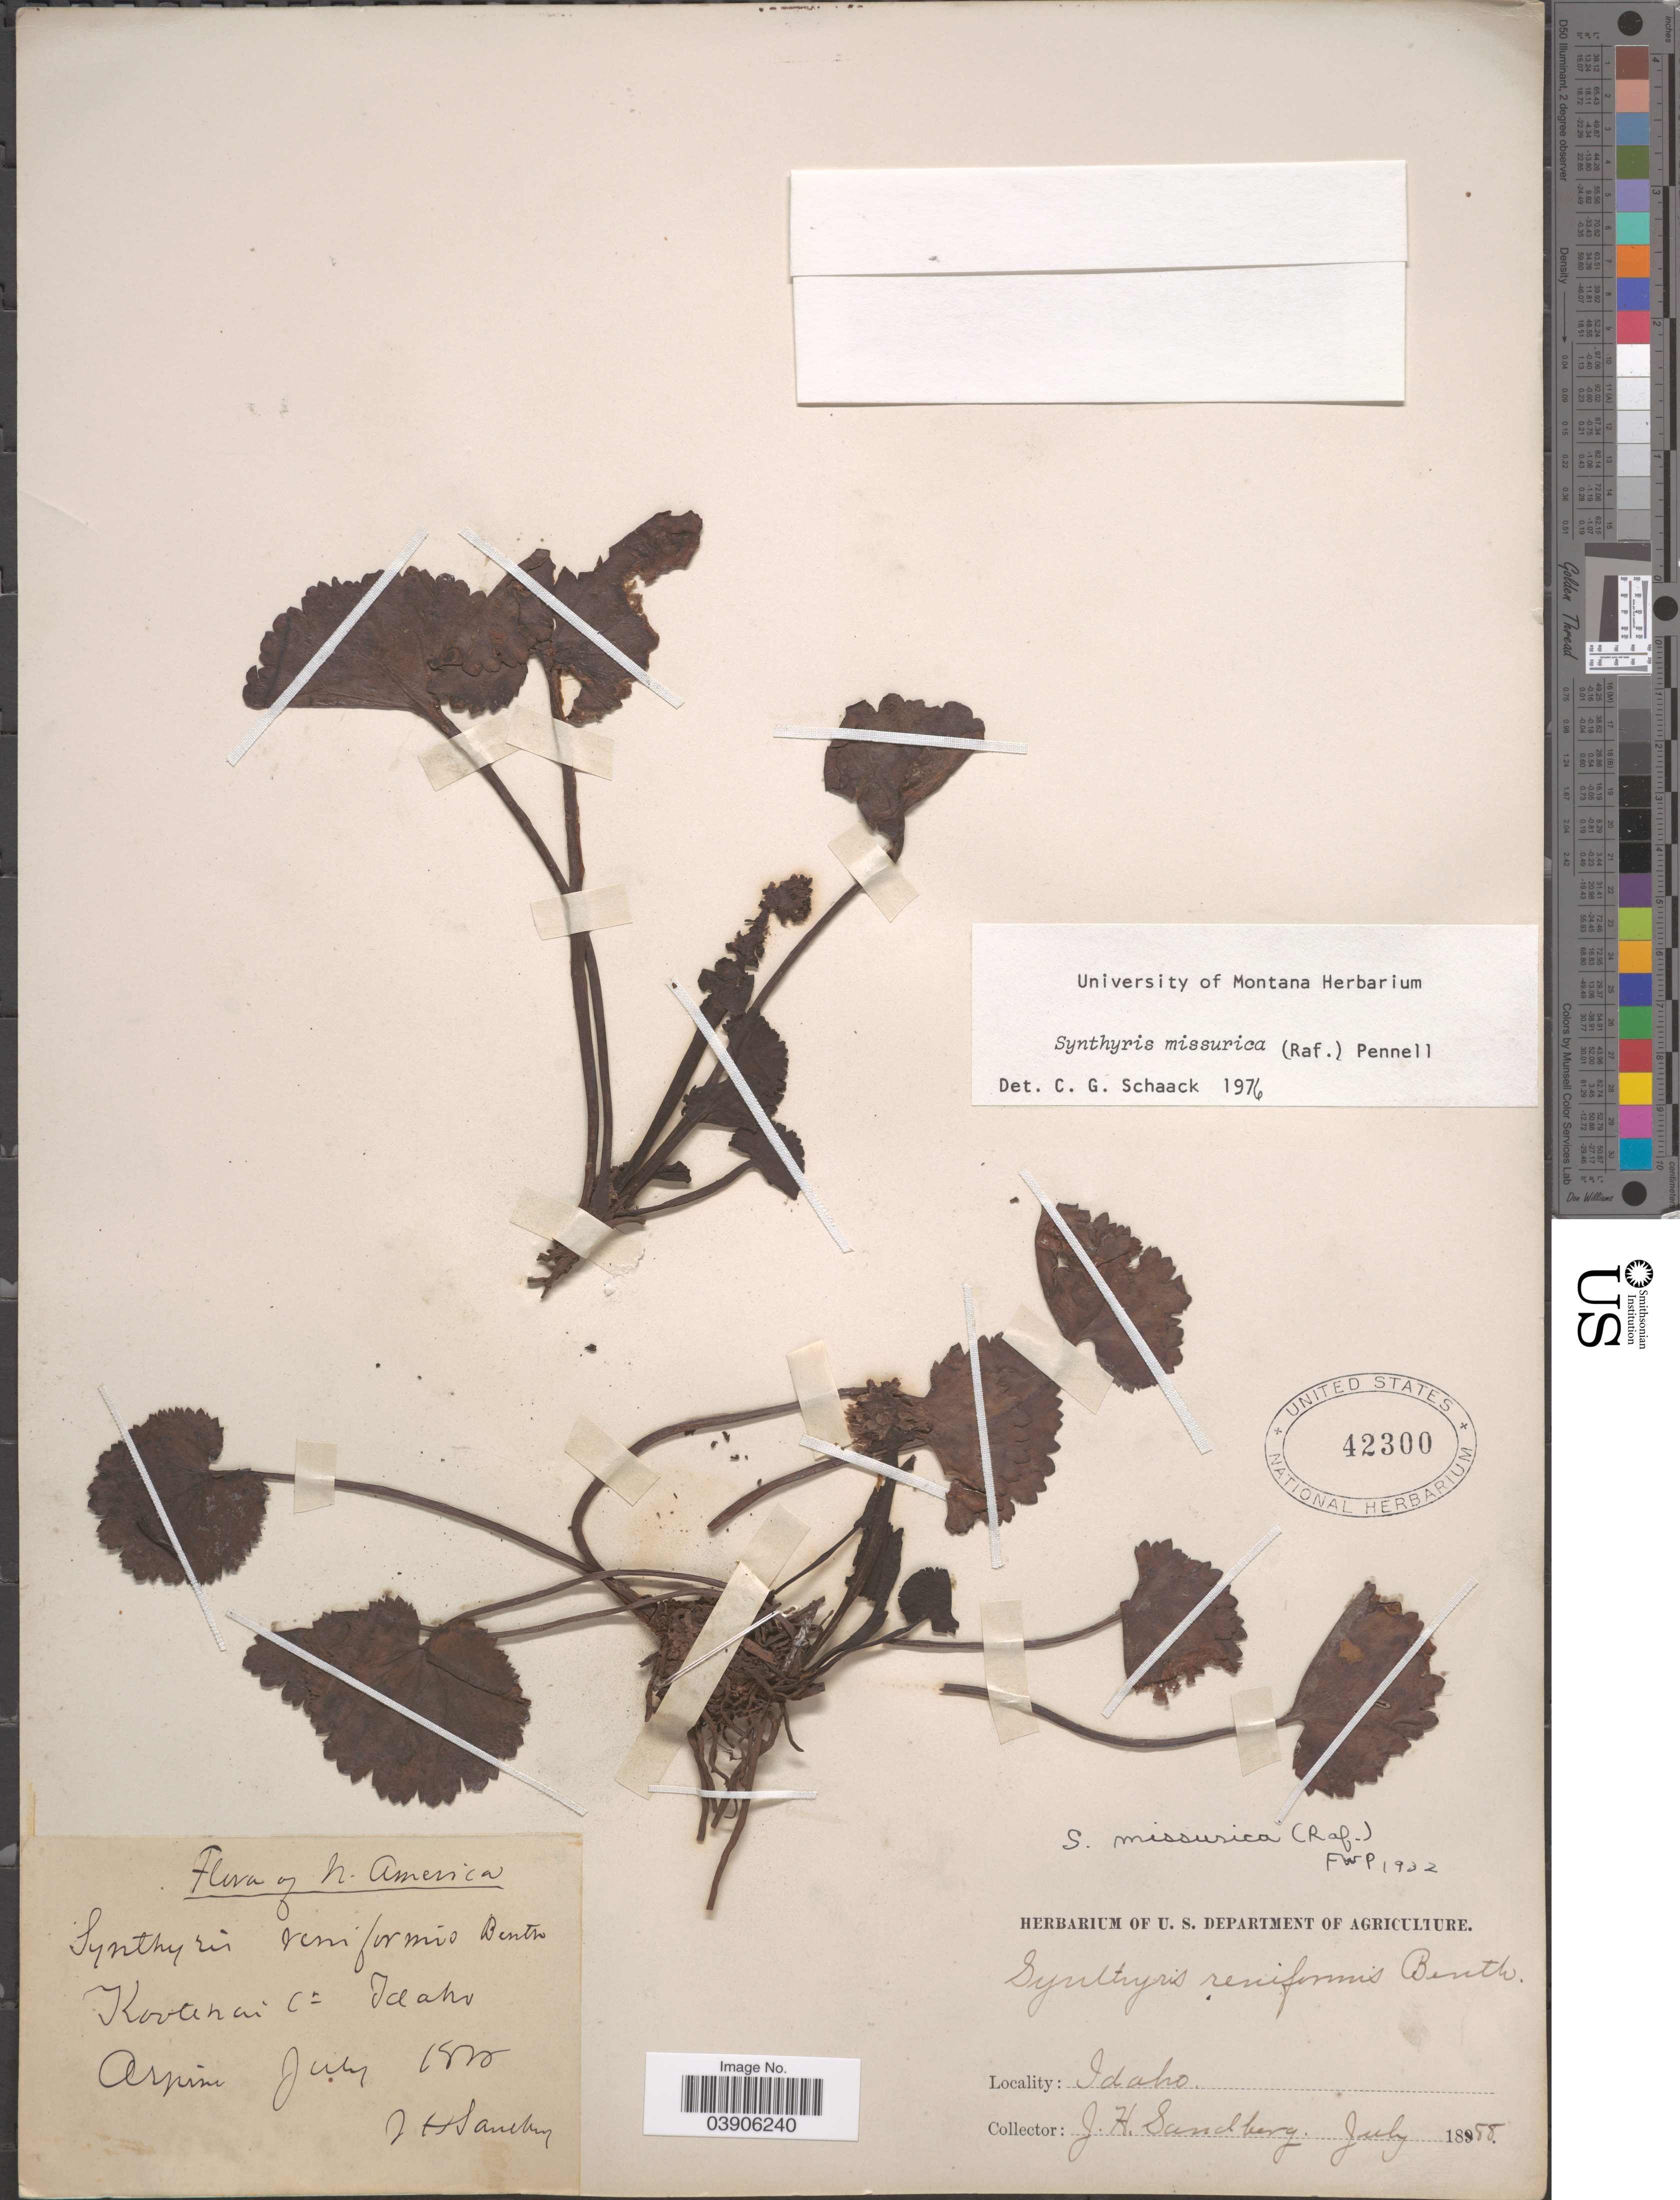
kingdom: Plantae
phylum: Tracheophyta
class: Magnoliopsida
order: Lamiales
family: Plantaginaceae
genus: Synthyris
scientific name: Synthyris missurica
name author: (Raf.) Pennell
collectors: J. H. Sandberg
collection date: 1888-07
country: United States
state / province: Idaho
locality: N. America. Kootenai Co.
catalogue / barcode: US 42300